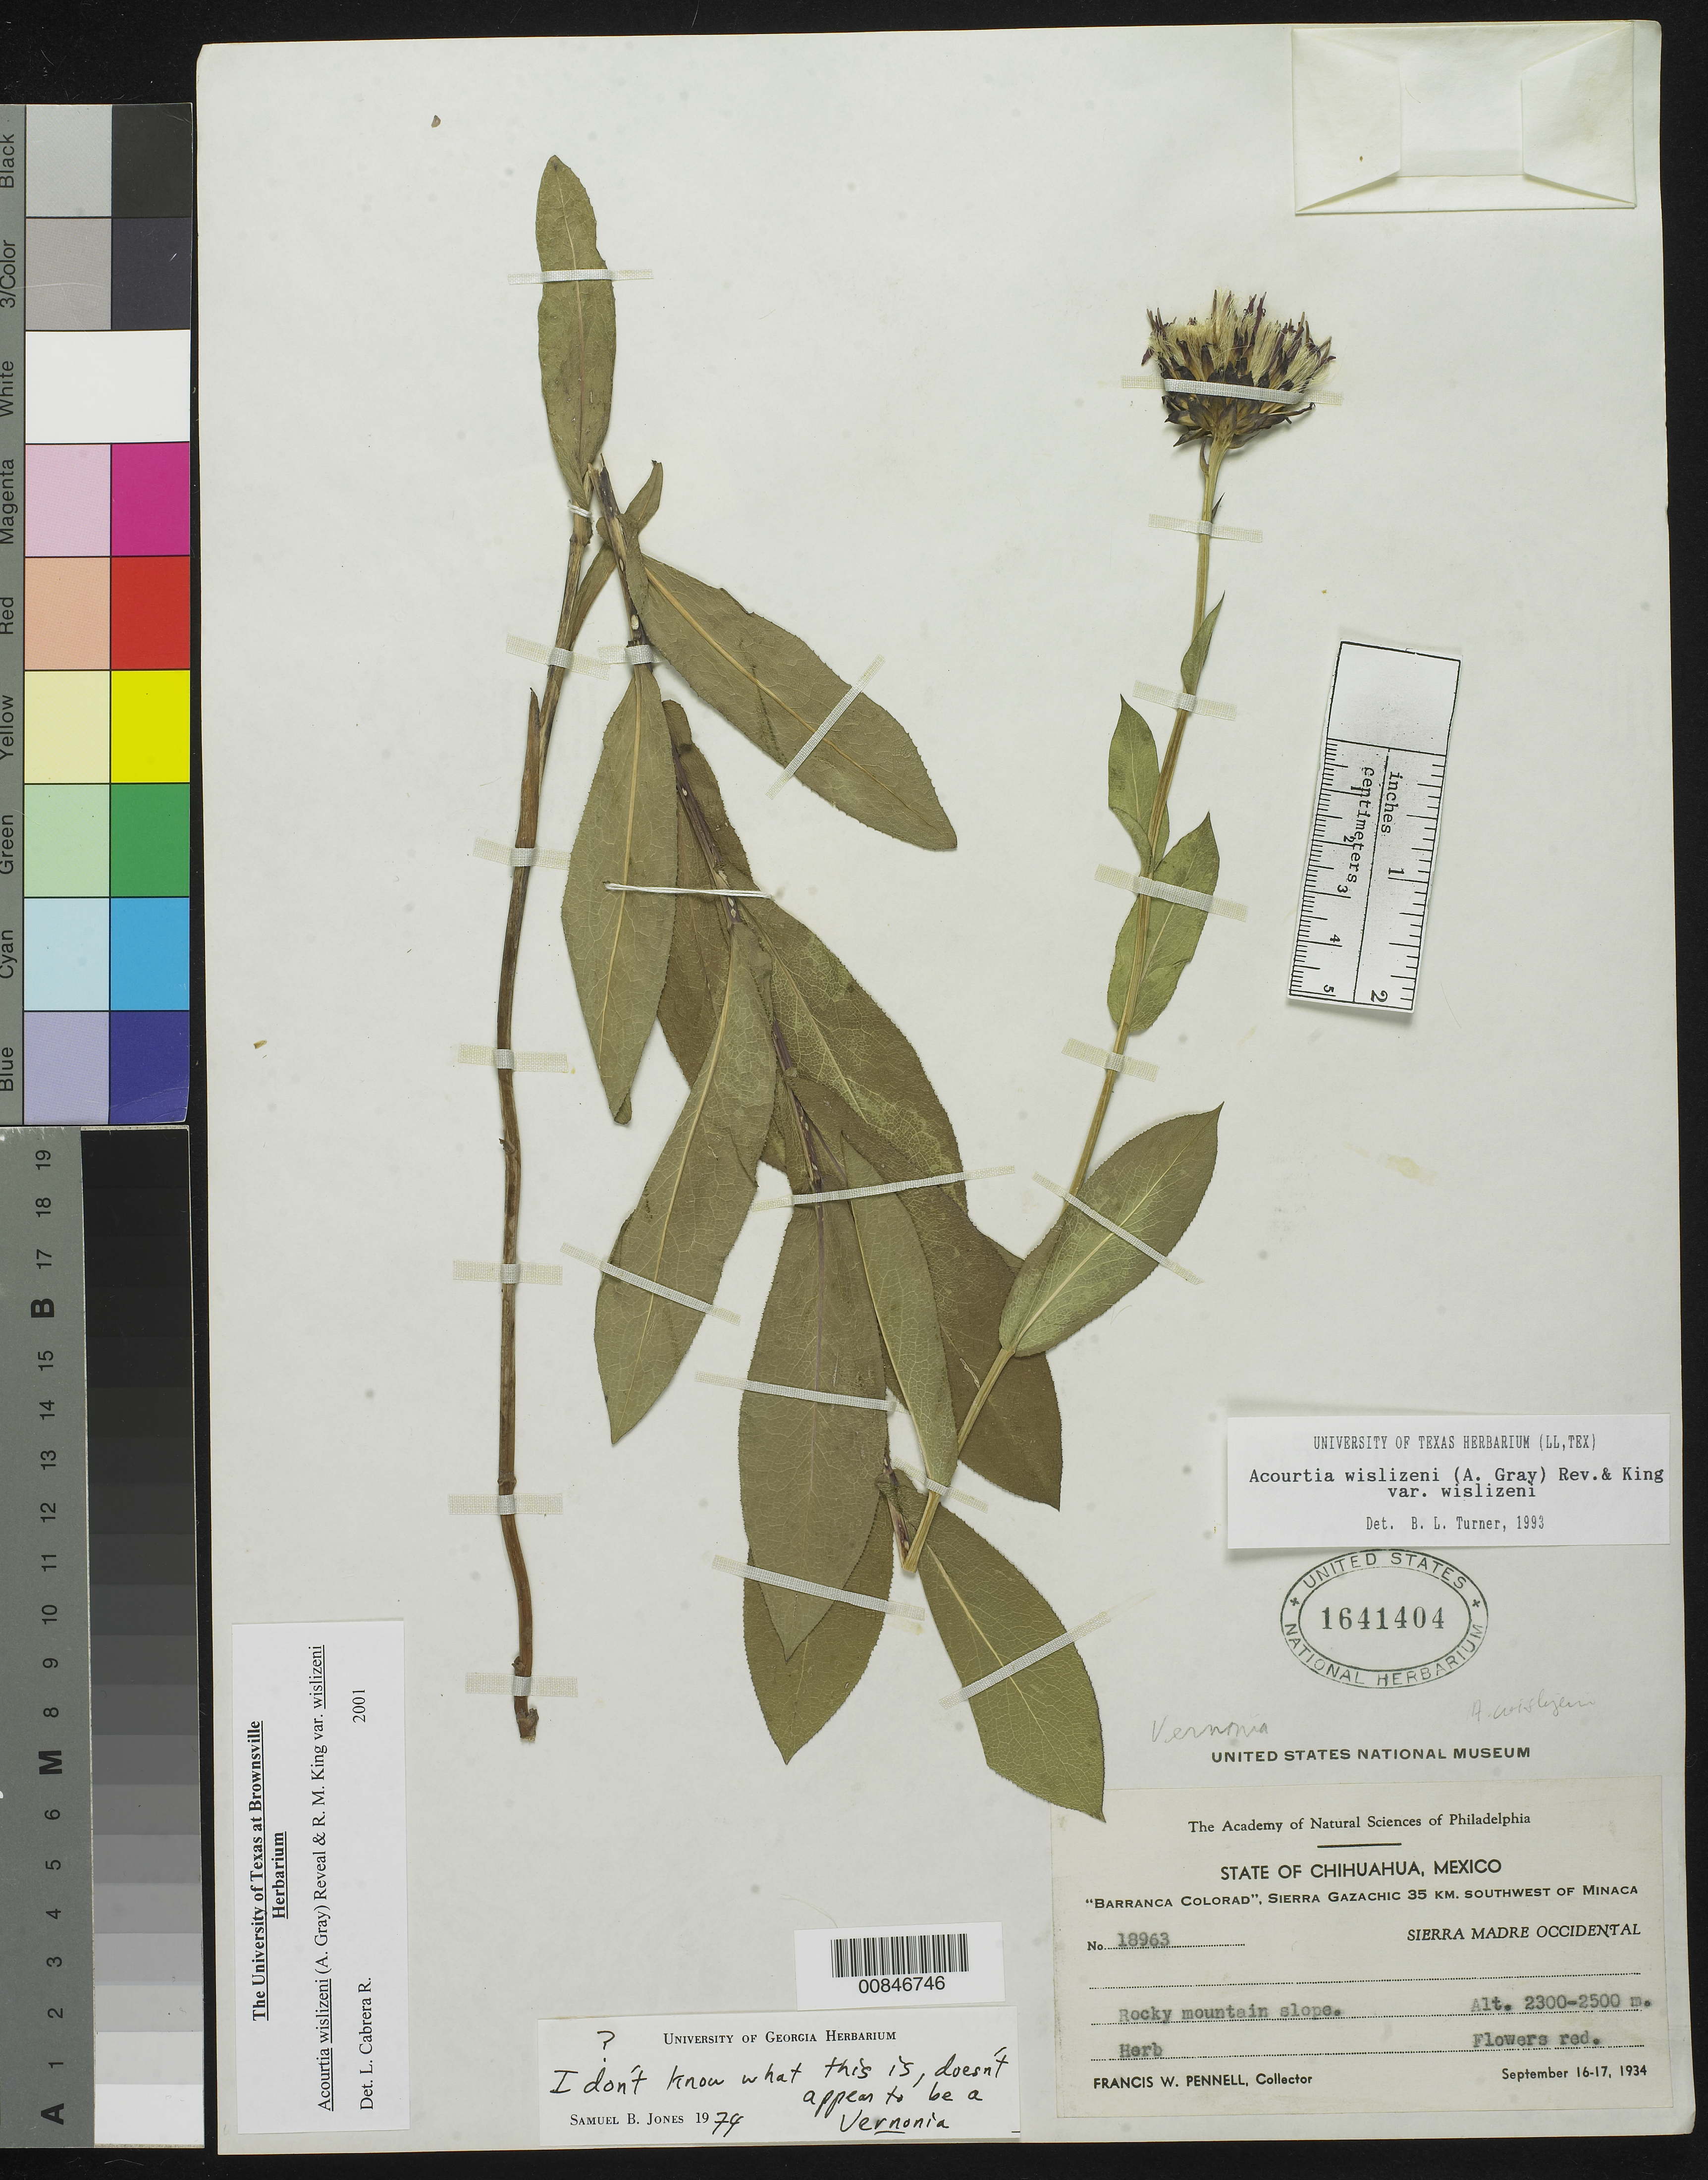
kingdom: Plantae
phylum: Tracheophyta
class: Magnoliopsida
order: Asterales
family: Asteraceae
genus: Acourtia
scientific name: Acourtia wislizenii var. wislizenii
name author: (A. Gray) Reveal & R.M. King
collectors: F. W. Pennell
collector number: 18963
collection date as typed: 16 Sep 1934 to 17 Sep 1934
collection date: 1934-09-16/1934-09-17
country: Mexico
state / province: Chihuahua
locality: Barranca Colorad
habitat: Rocky mountain slope.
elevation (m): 2500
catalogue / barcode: US 1641404